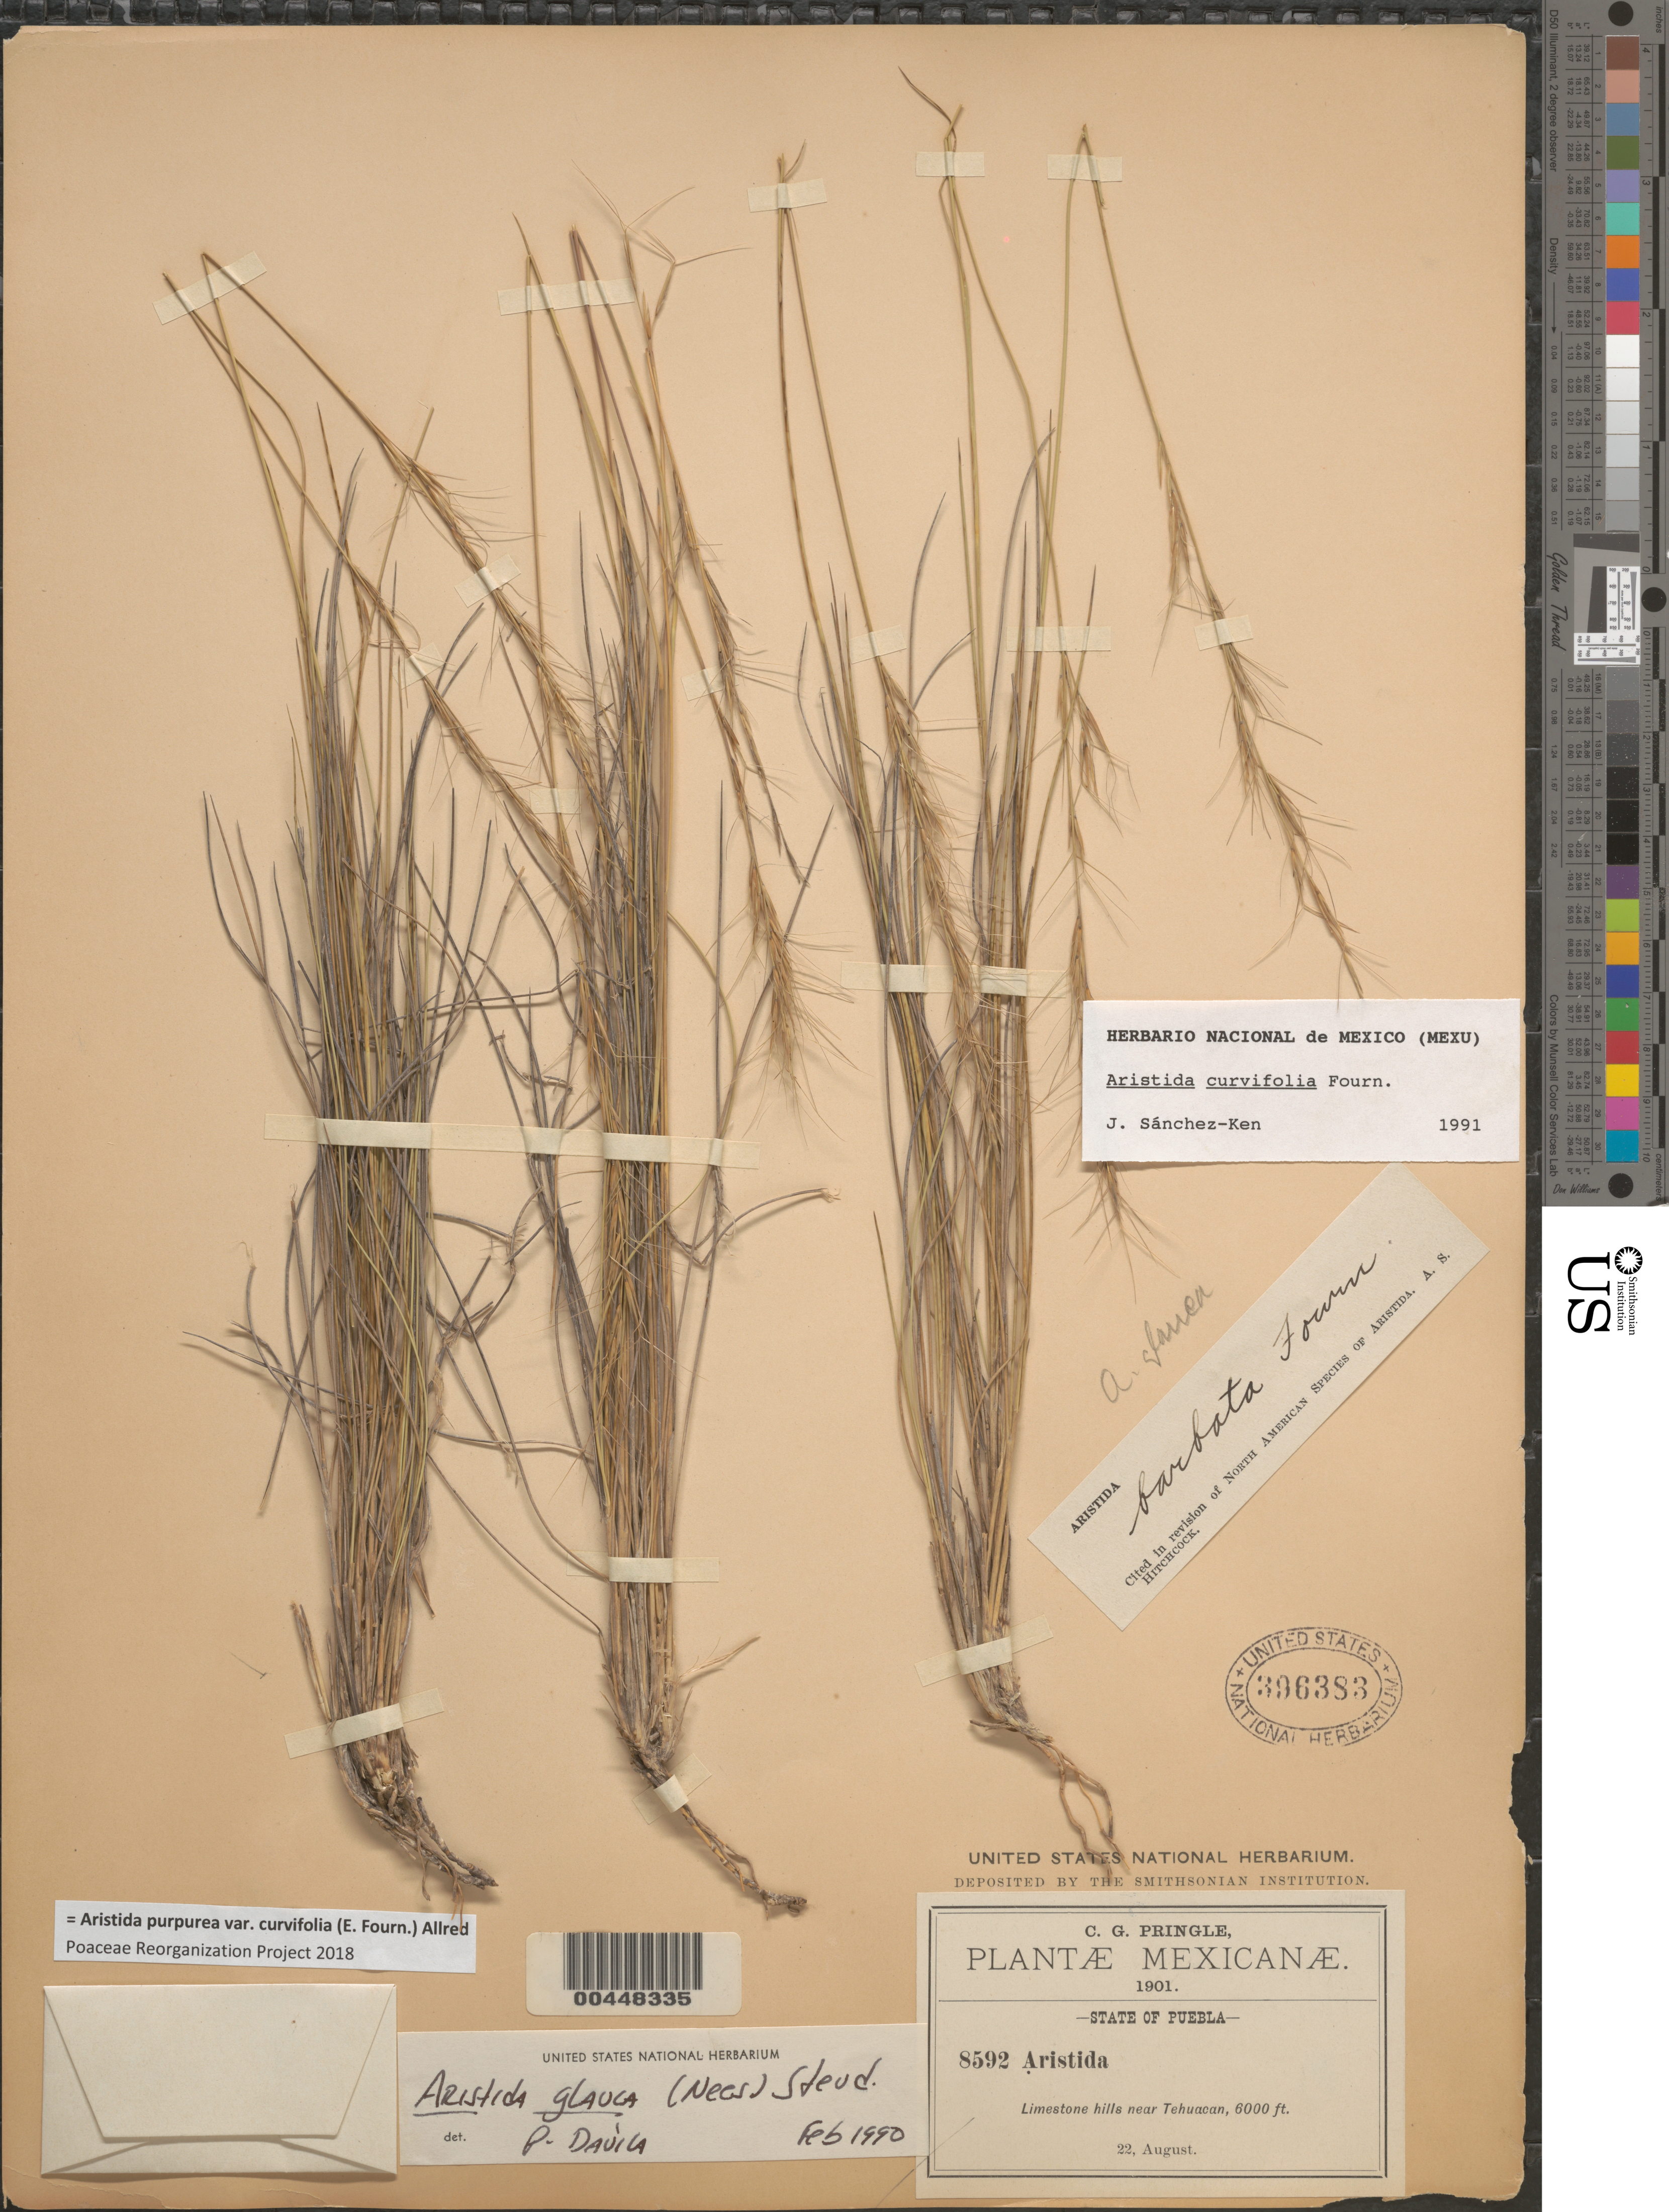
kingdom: Plantae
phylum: Tracheophyta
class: Liliopsida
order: Poales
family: Poaceae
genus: Aristida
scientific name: Aristida purpurea var. curvifolia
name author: (E. Fourn.) Allred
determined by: Poaceae Reorganization Project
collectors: C. G. Pringle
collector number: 8592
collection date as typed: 22 Aug 1901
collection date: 1901-08-22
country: Mexico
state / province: Puebla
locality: Limestone hills near Tehuacan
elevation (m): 1829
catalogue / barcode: US 396383